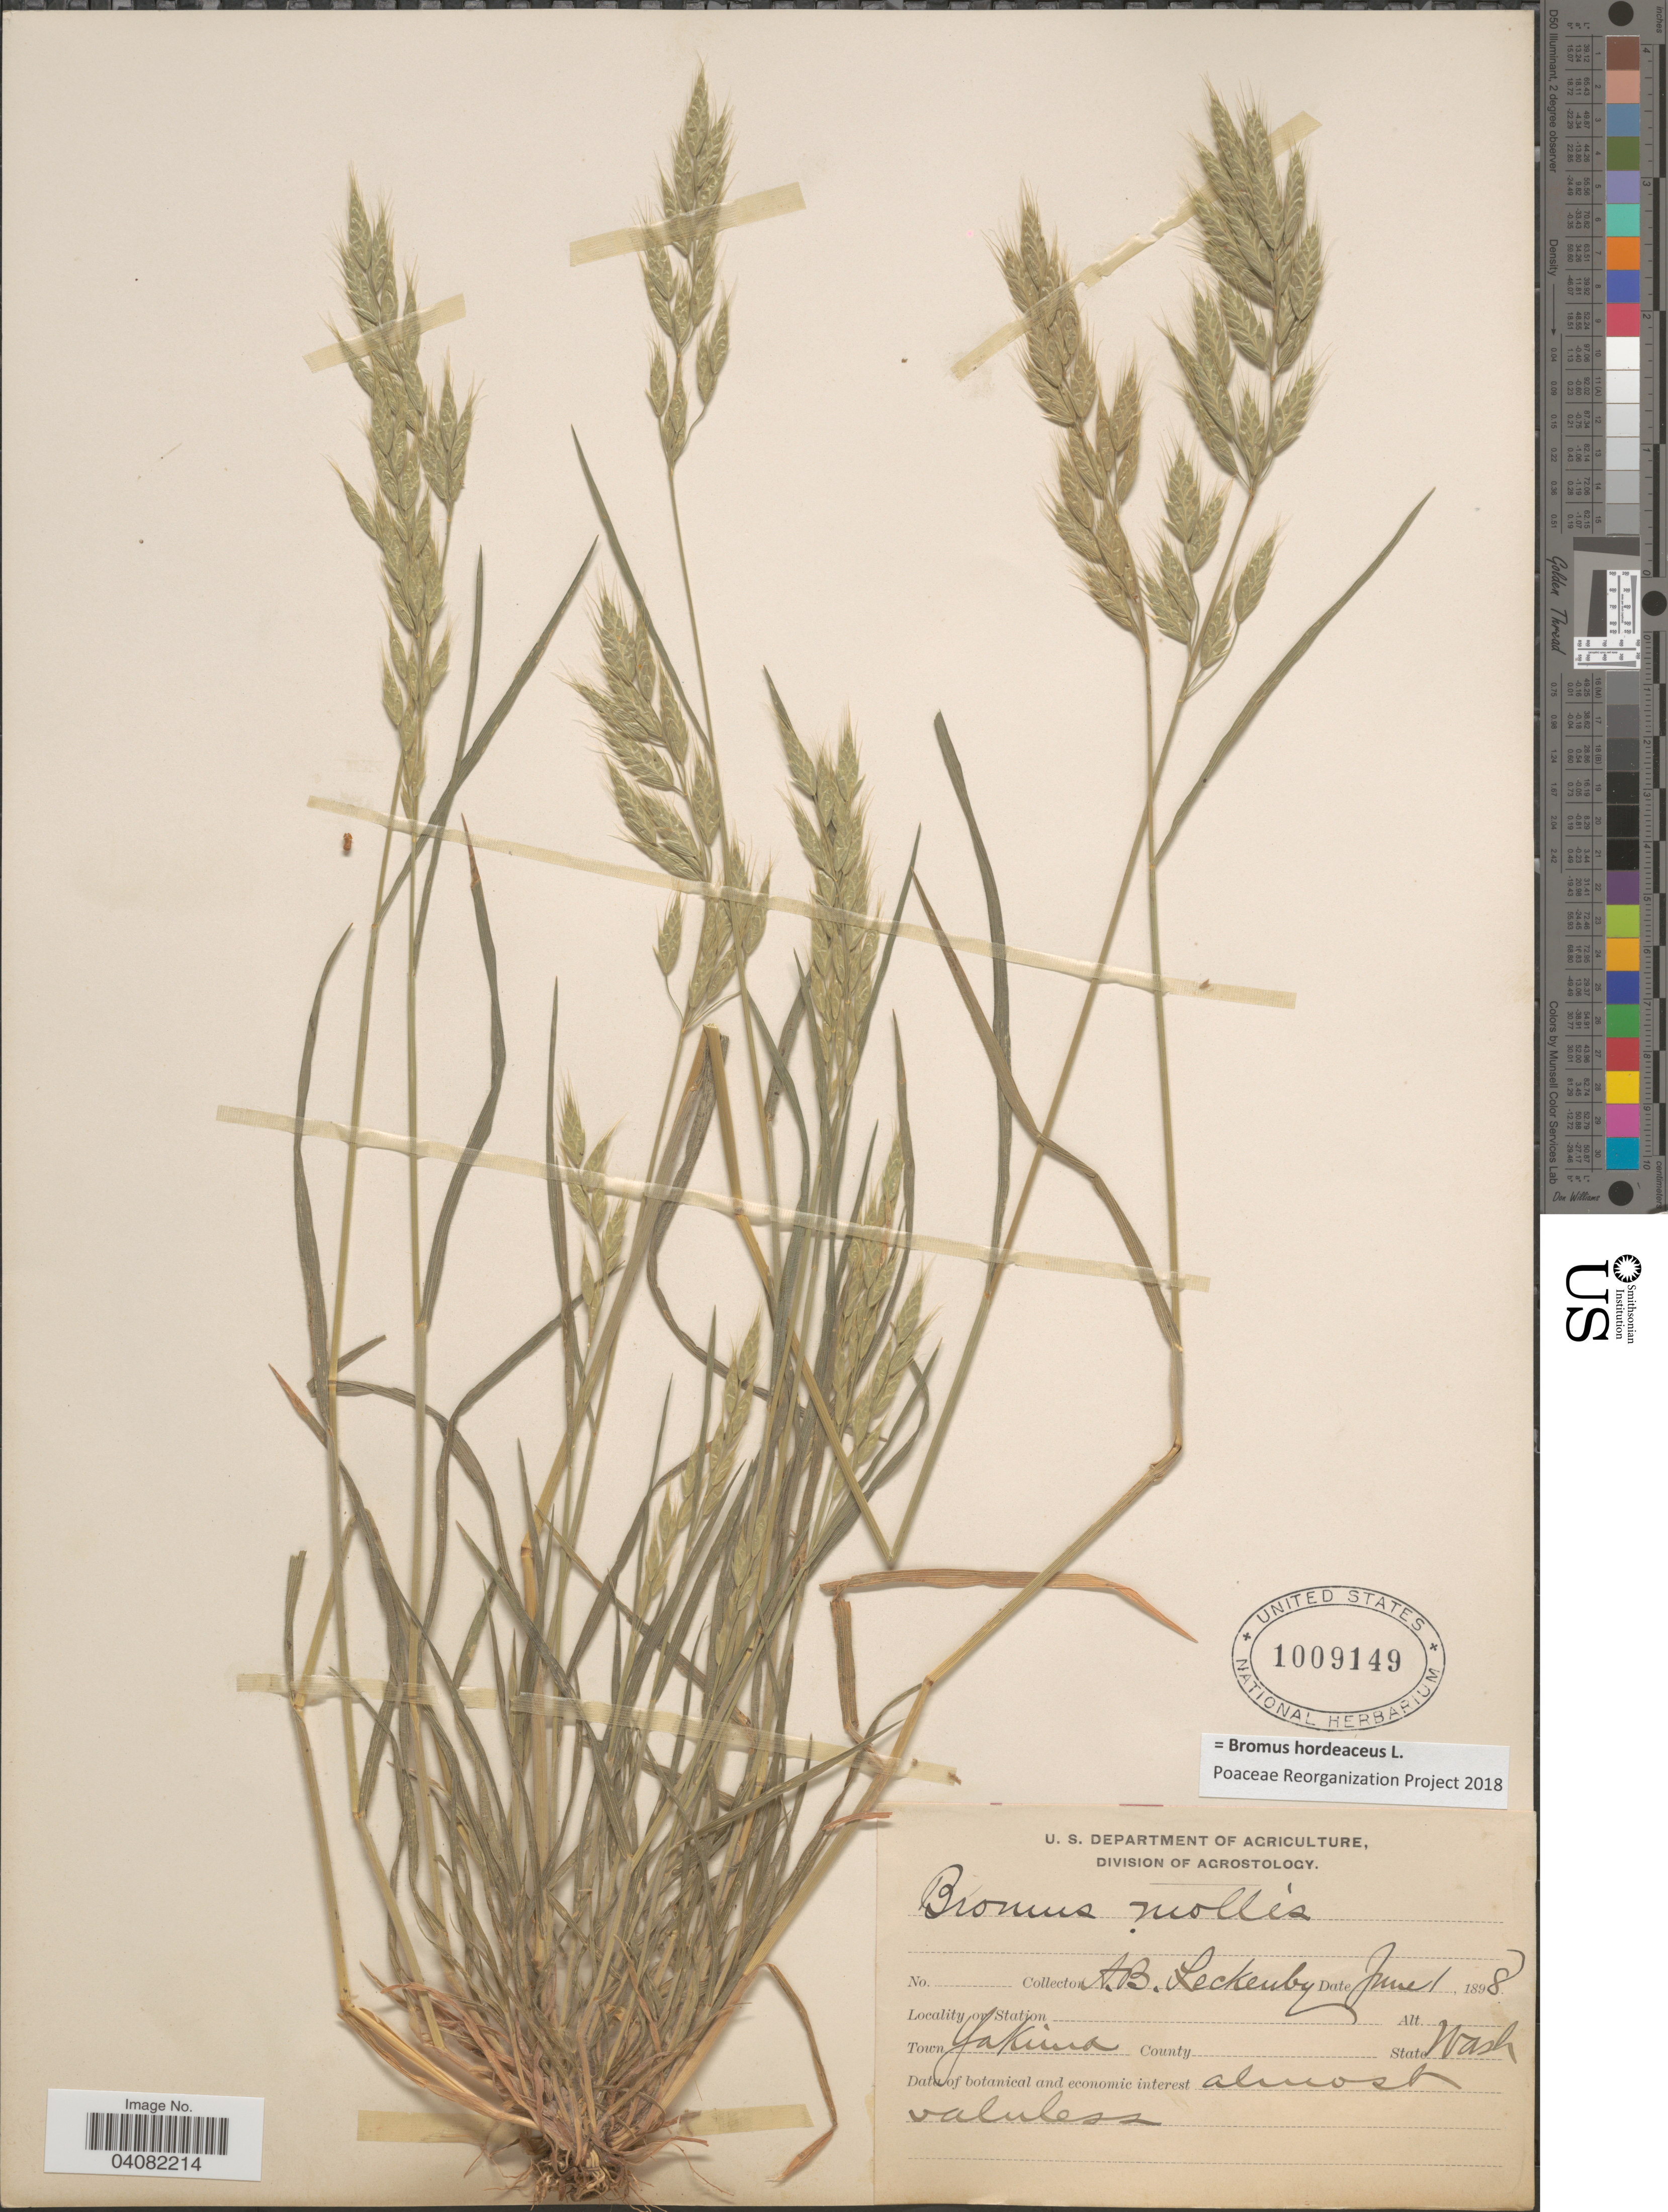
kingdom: Plantae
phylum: Tracheophyta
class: Liliopsida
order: Poales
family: Poaceae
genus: Bromus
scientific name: Bromus hordeaceus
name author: L.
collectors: A. Leckenby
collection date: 1898-06-01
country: United States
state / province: Washington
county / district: Yakima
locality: Town Yakima.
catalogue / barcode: US 1009149